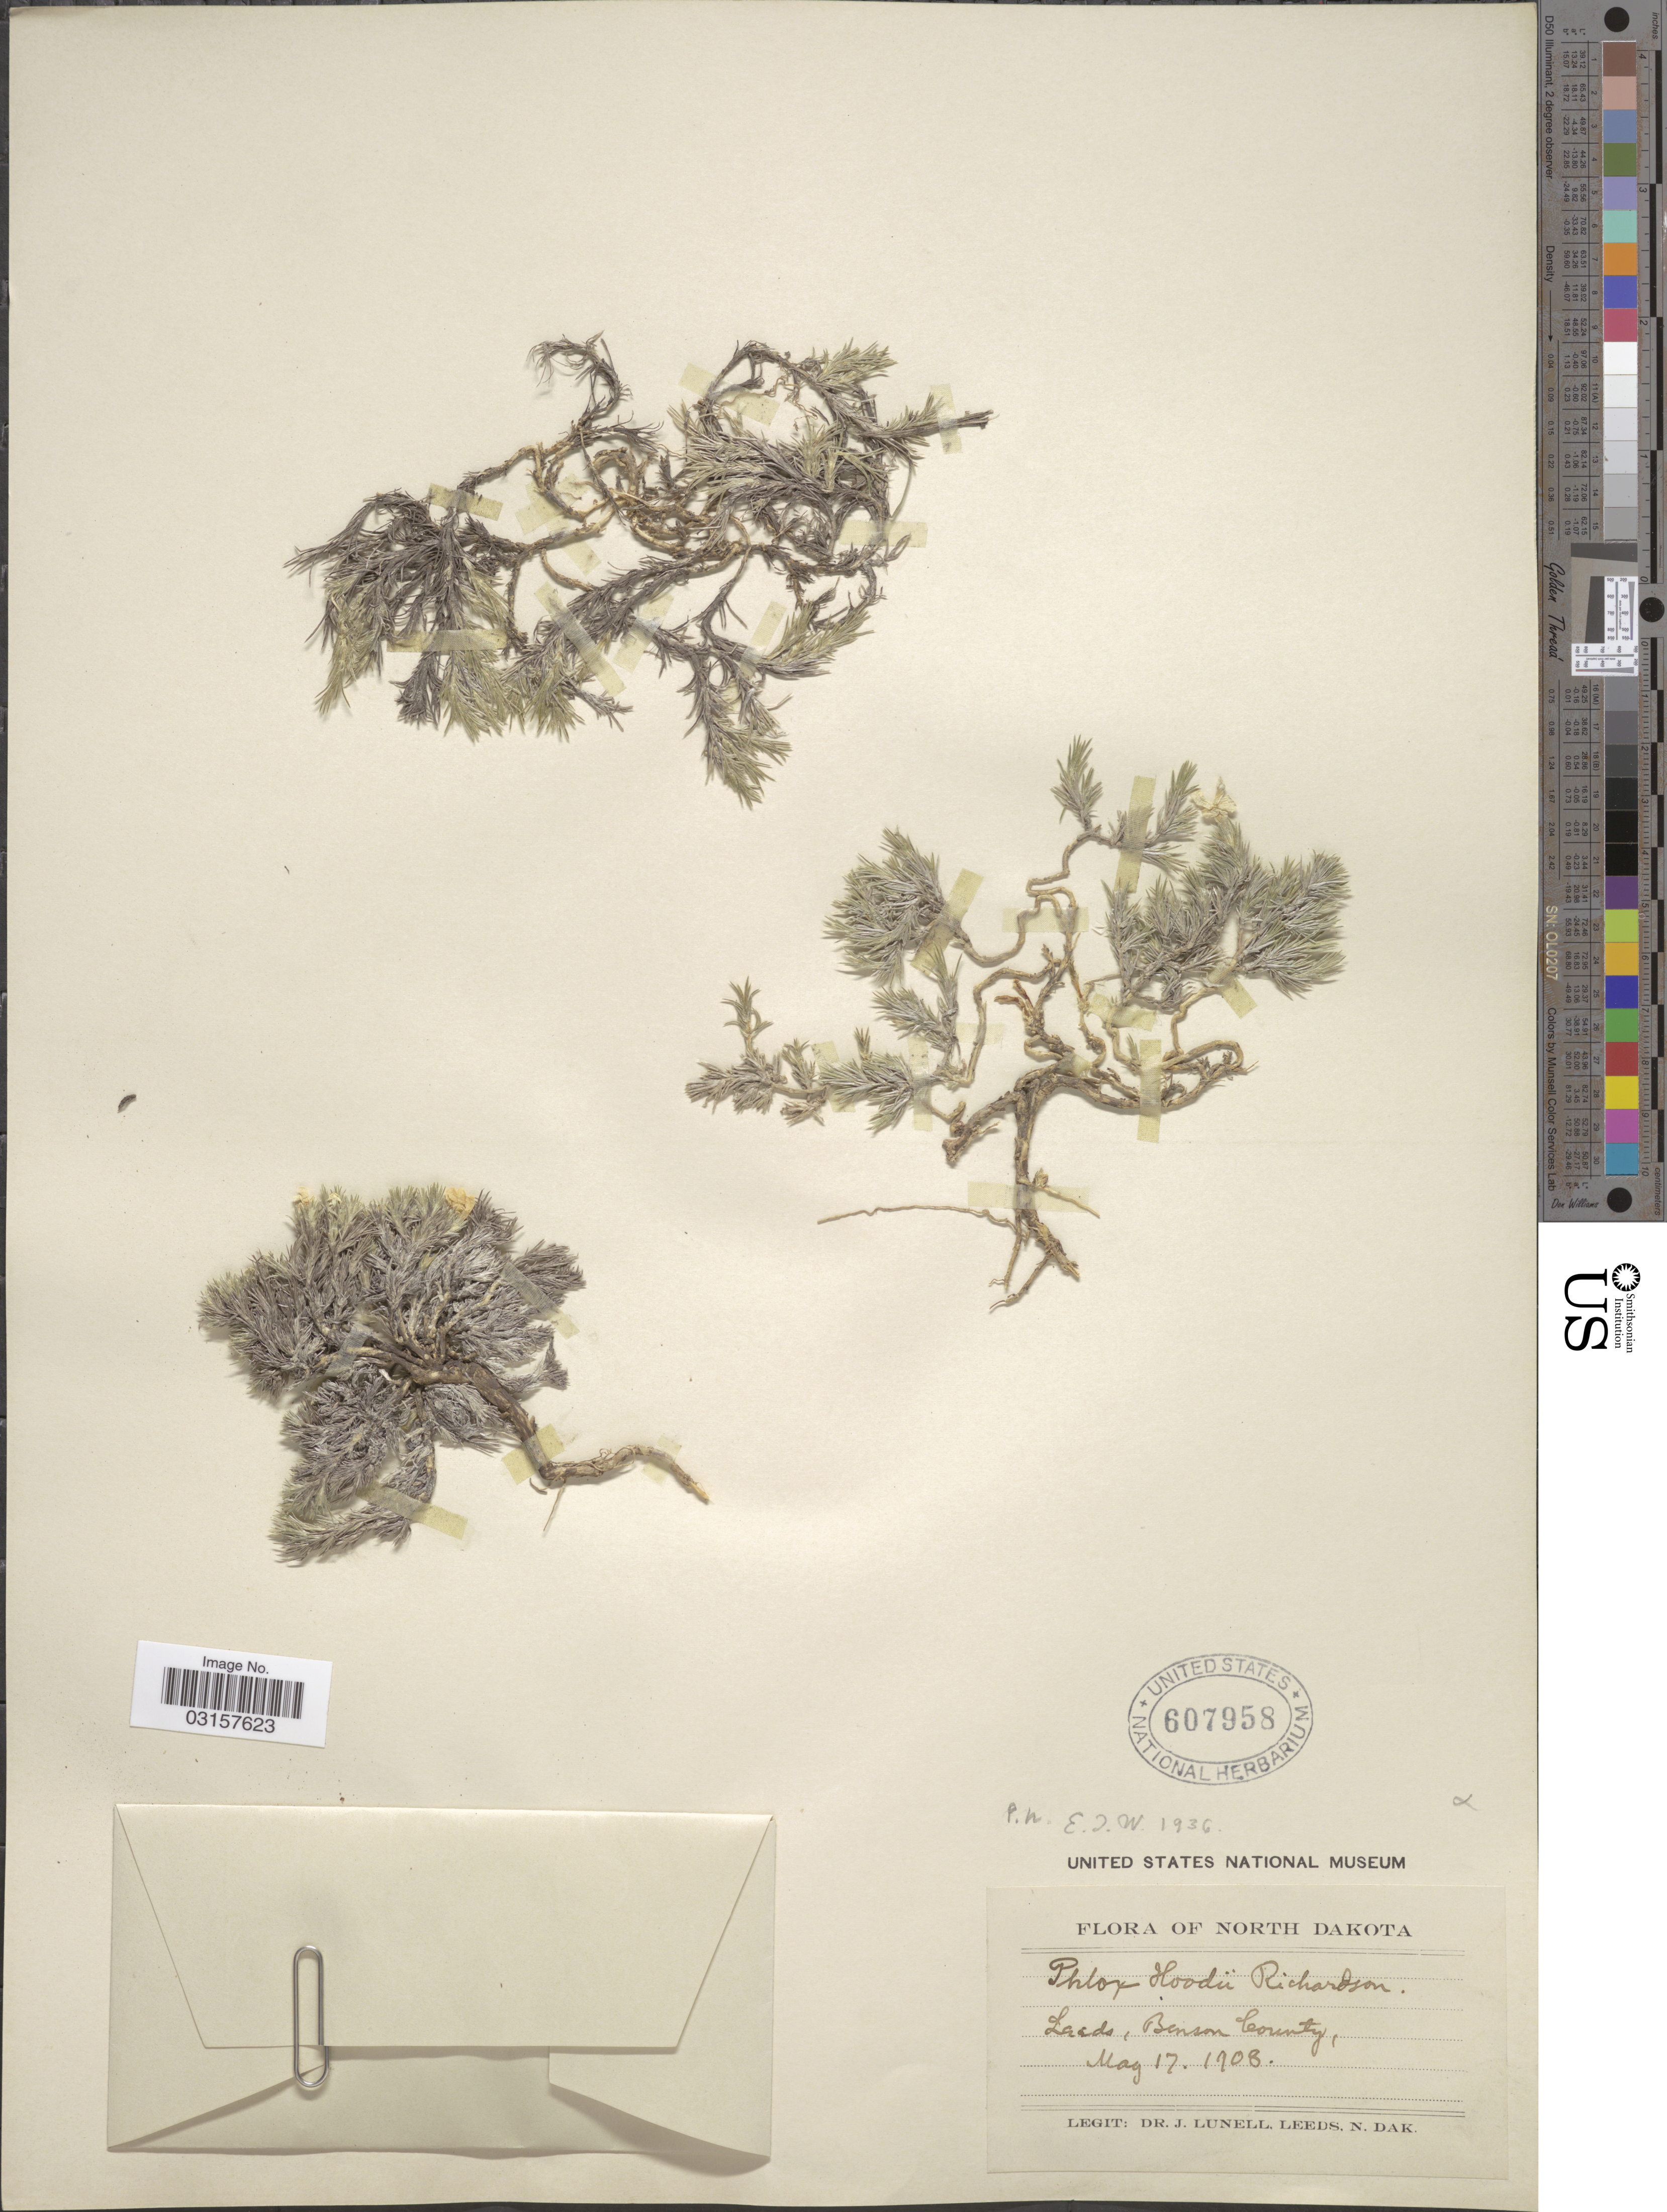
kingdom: Plantae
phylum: Tracheophyta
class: Magnoliopsida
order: Ericales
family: Polemoniaceae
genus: Phlox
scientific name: Phlox hoodii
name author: Richardson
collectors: J. Lunell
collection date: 1908-05-17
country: United States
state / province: North Dakota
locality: Leeds, Benson County.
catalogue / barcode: US 607958